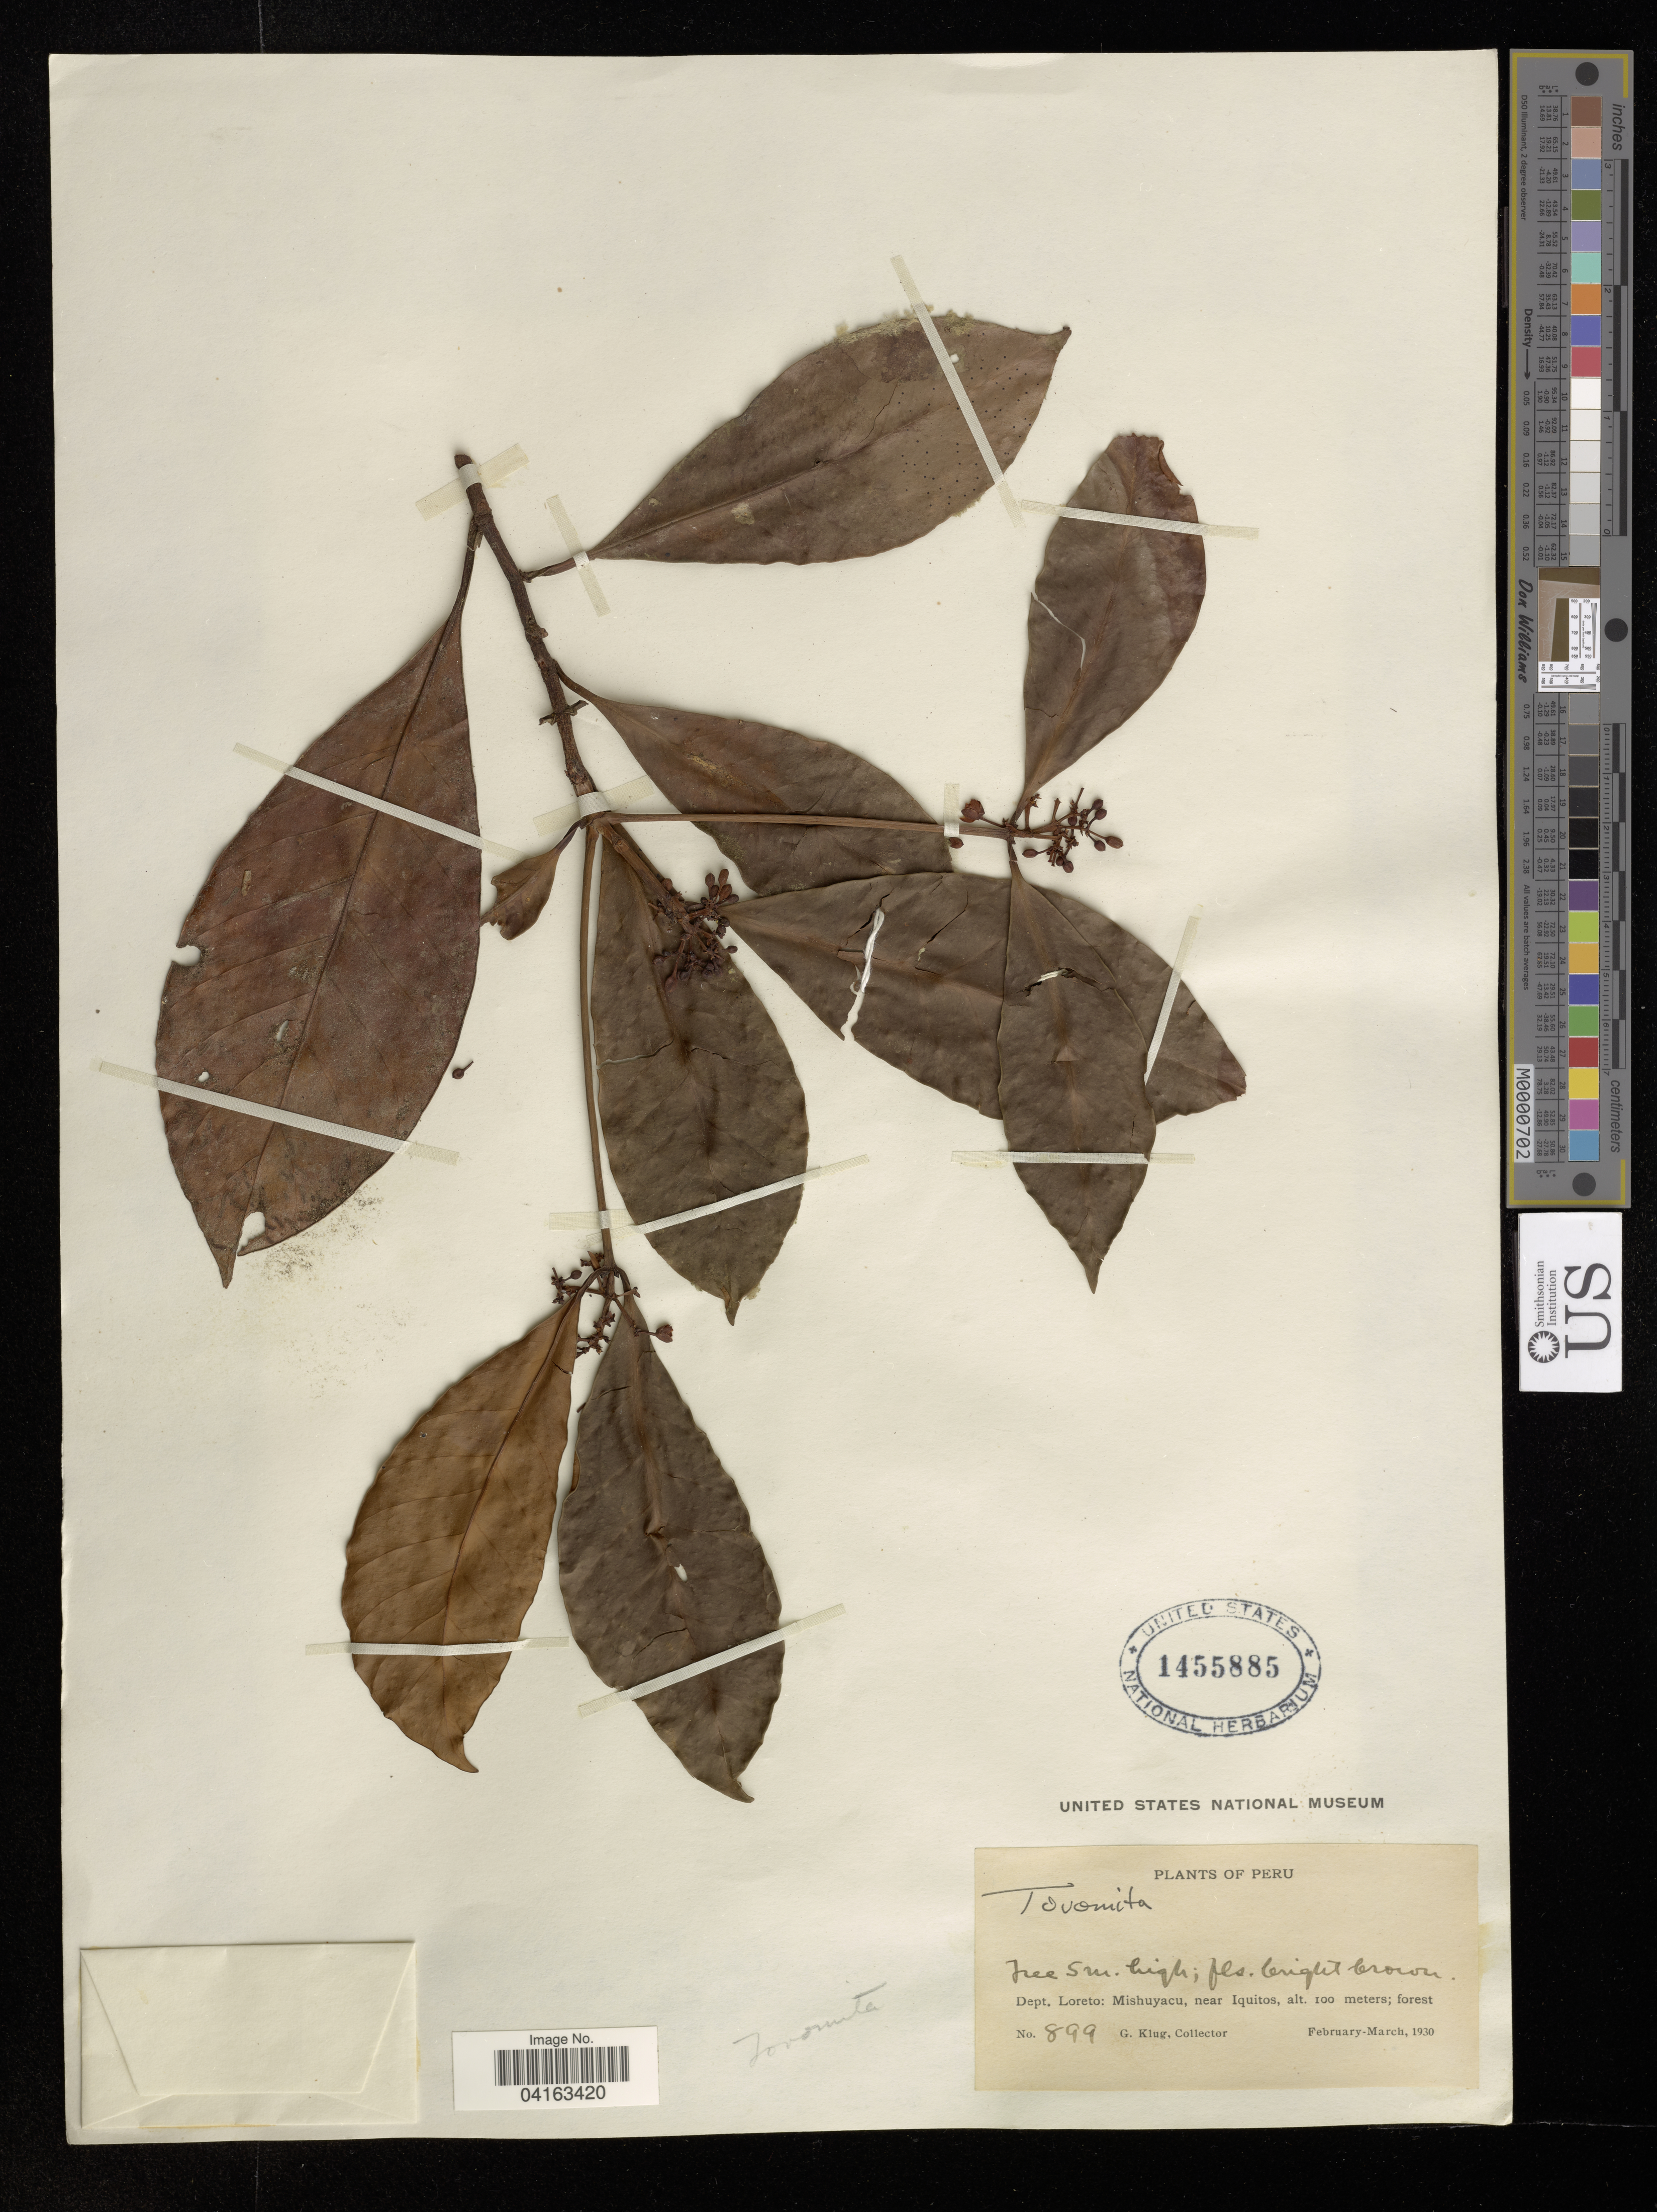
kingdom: Plantae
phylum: Tracheophyta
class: Magnoliopsida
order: Malpighiales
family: Clusiaceae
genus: Tovomita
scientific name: Tovomita sp.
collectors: G. Klug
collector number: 899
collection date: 1930-02/1930-03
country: Peru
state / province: Loreto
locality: Dept. Loreto: Mishuyacu, near Iquitos.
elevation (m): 100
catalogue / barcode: US 1455885